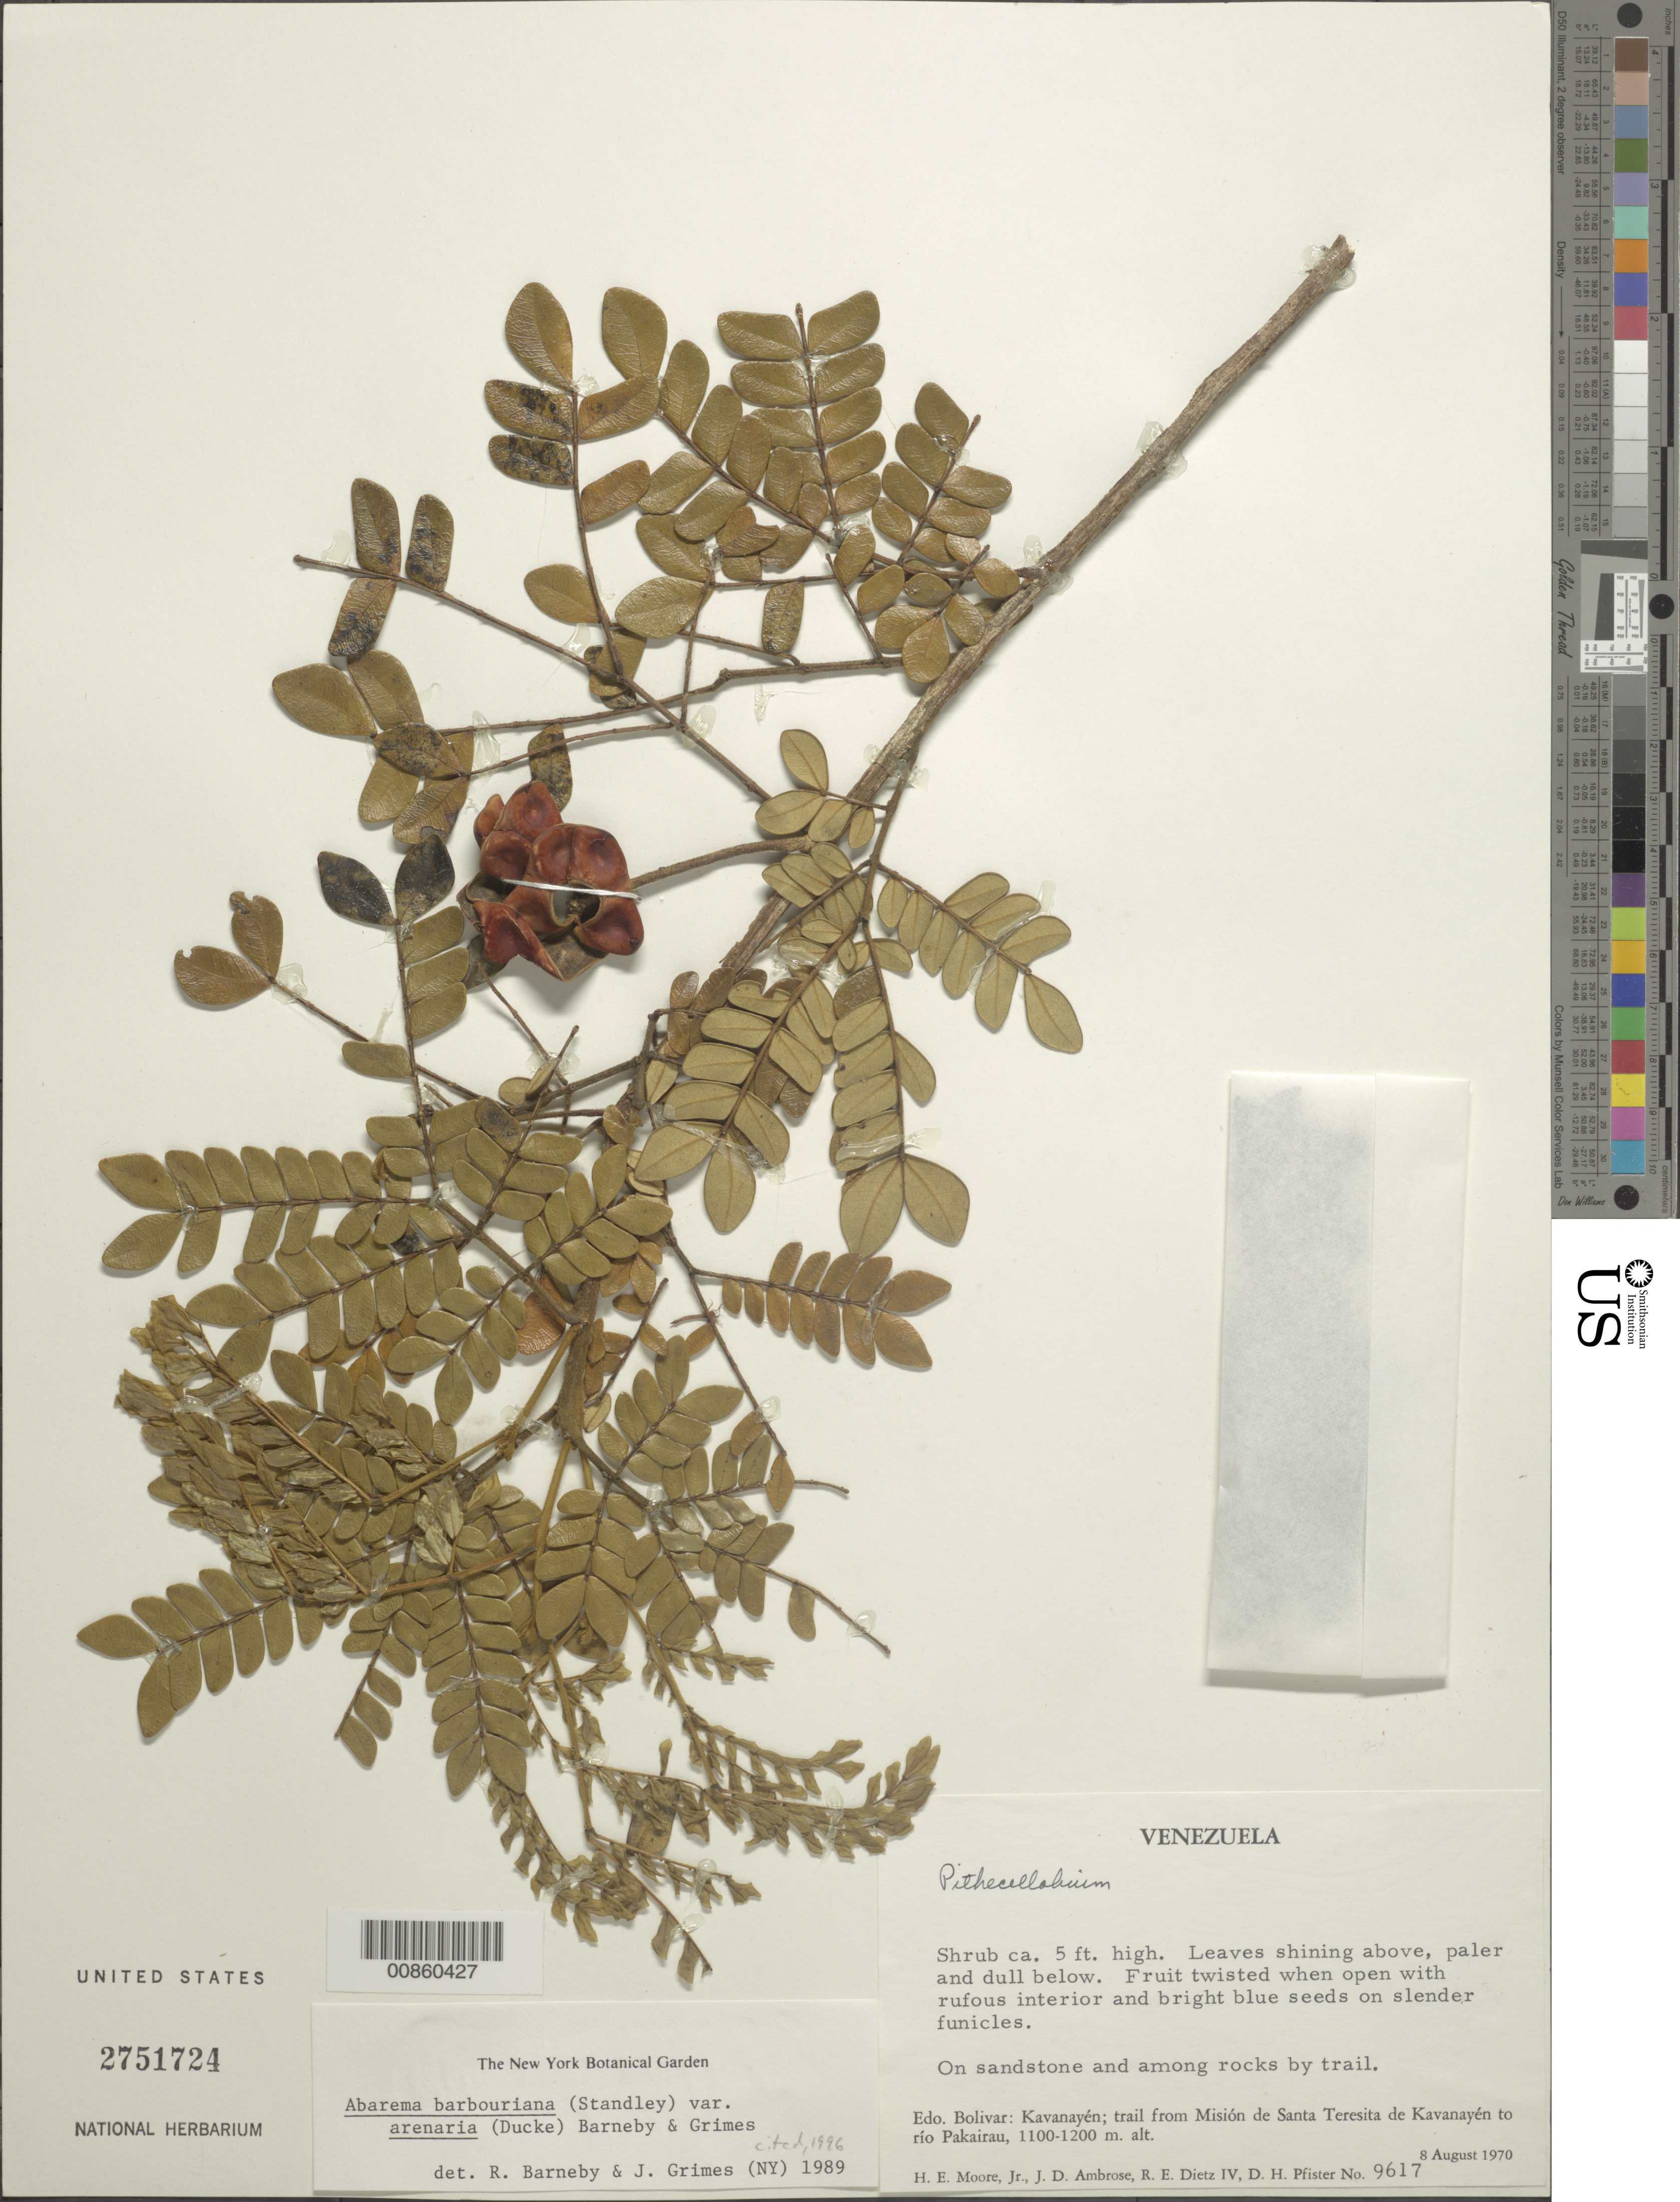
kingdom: Plantae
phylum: Tracheophyta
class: Magnoliopsida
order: Fabales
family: Fabaceae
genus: Abarema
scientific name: Abarema barbouriana var. arenaria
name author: (Ducke) Barneby & J.W. Grimes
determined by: Barneby, R. C.; Grimes, J. W.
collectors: H. E. Moore, J. D. Ambrose, R. Dietz & D. H. Pfister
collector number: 9617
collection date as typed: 8-Aug-70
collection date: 1970-08-08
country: Venezuela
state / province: Bolívar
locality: Kavanayén, trail from Misión de Santa Teresita de Kavanayén to Río Pakairau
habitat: Sandstone, among rocks by trail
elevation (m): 1100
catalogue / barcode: US 2751724